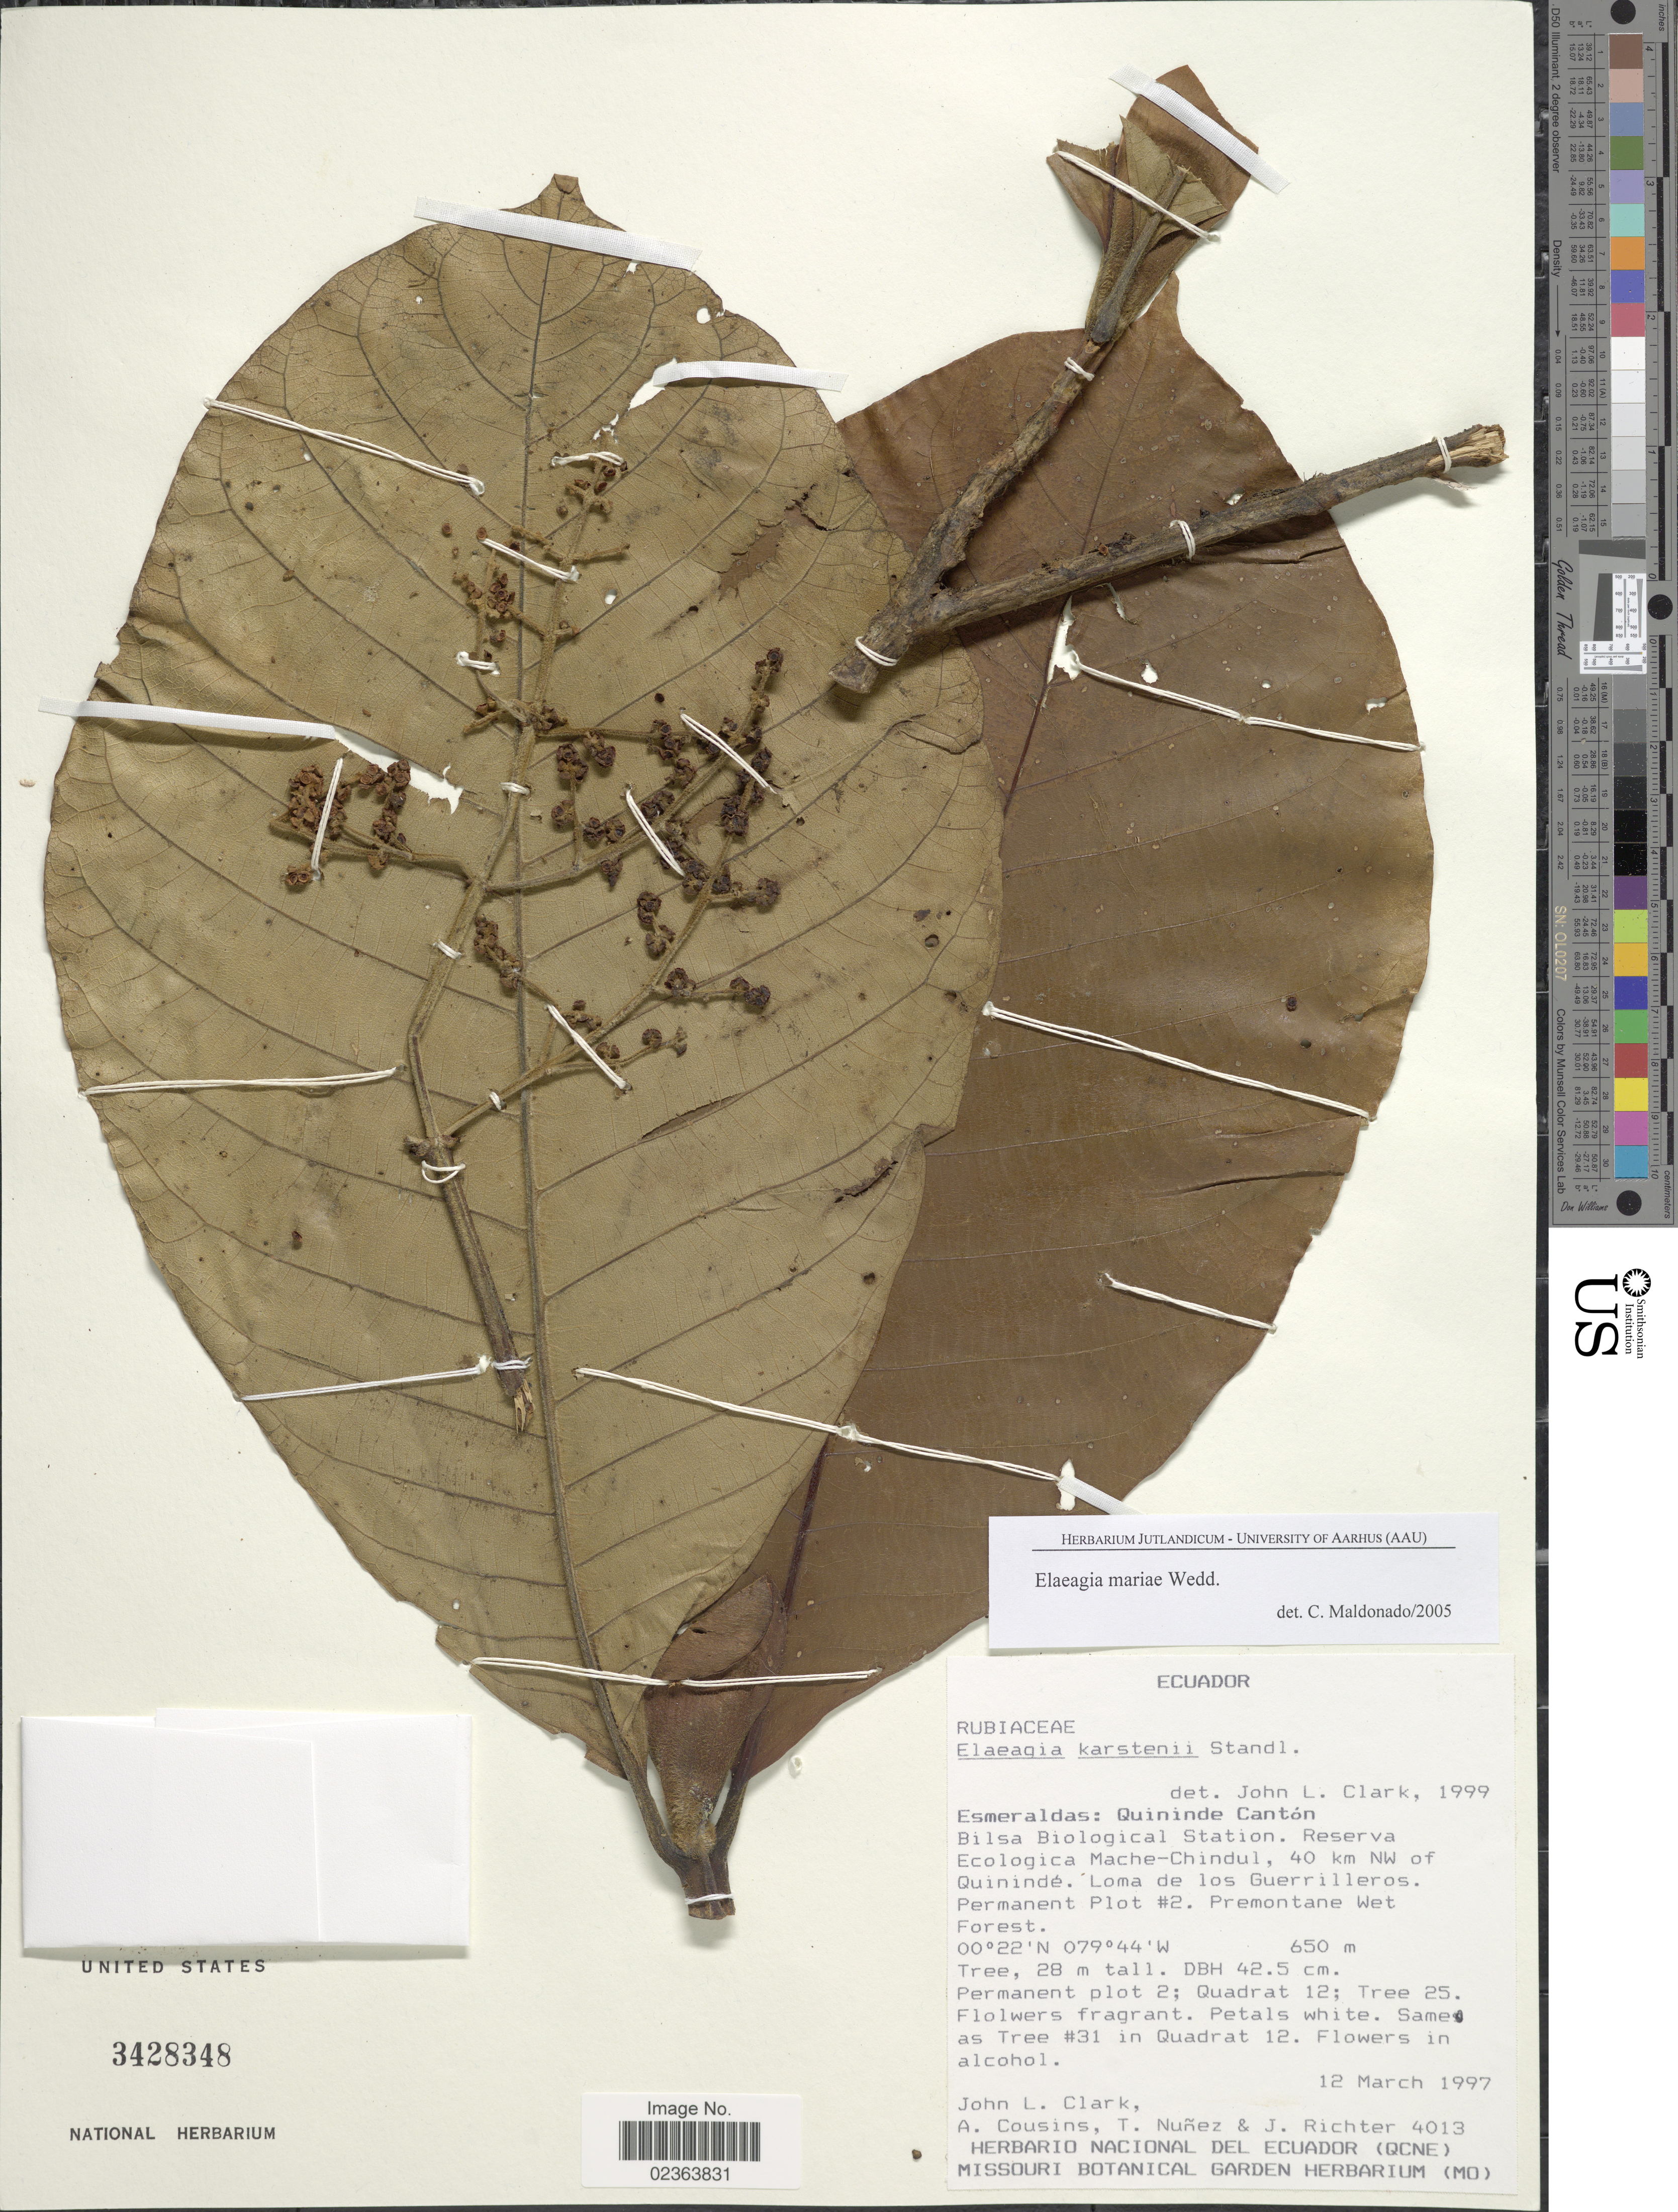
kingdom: Plantae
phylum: Tracheophyta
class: Magnoliopsida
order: Gentianales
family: Rubiaceae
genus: Elaeagia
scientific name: Elaeagia mariae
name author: Wedd.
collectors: J. L. Clark, A. Cousins, T. Núñez & J. Richter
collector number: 4013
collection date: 1997-03-12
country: Ecuador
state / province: Esmeraldas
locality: Esmeraldas: Quininde Canton, Bilsa Biological Station, Reserva Ecologica Mache-Chindul, 40 km NW of Quininde, Loma de los Guerrilleros Permanent Plot #2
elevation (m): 650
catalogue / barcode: US 3428348